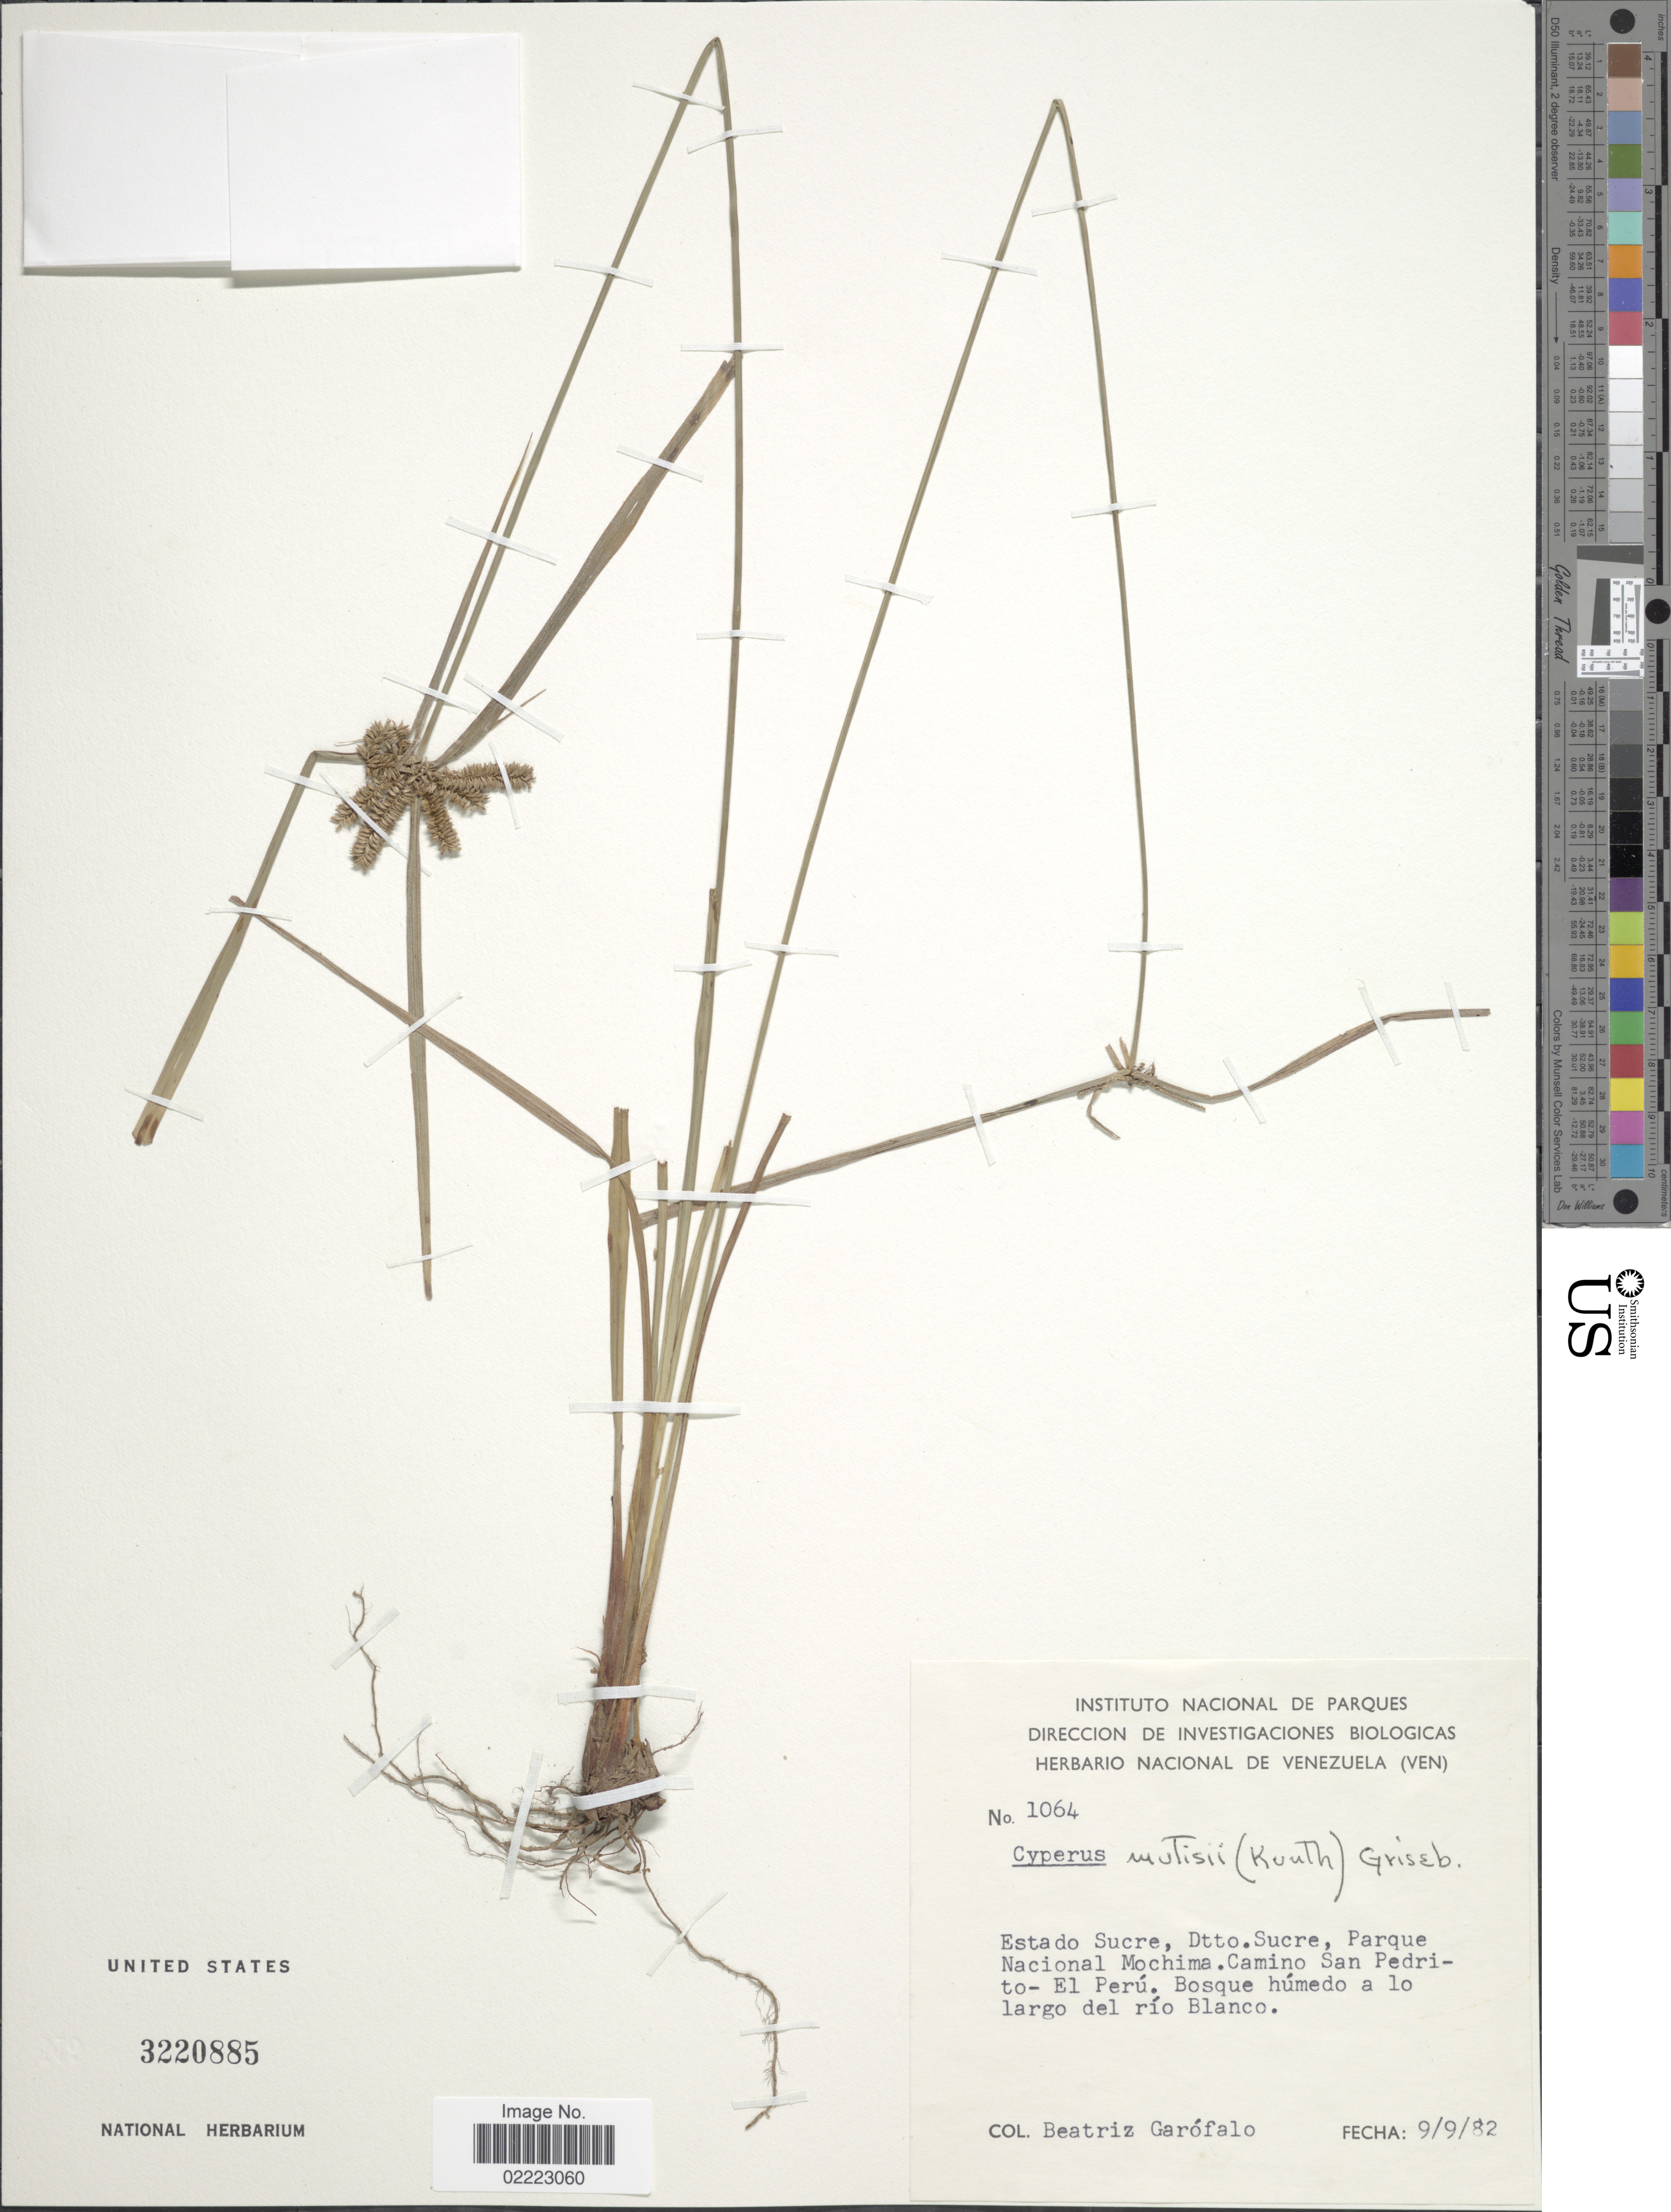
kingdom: Plantae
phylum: Tracheophyta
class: Liliopsida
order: Poales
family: Cyperaceae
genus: Cyperus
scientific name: Cyperus mutisii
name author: (Kunth) Andersson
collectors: B. Garofalo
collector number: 1064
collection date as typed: Transcribed d/m/y: 9/9/82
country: Venezuela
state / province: Sucre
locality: Dtto Sucre, Parque Nacional Mochima, Camino San Pedrito - El Perú. Bosque húmedo a lo largo del río Blanco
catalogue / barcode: US 3220885